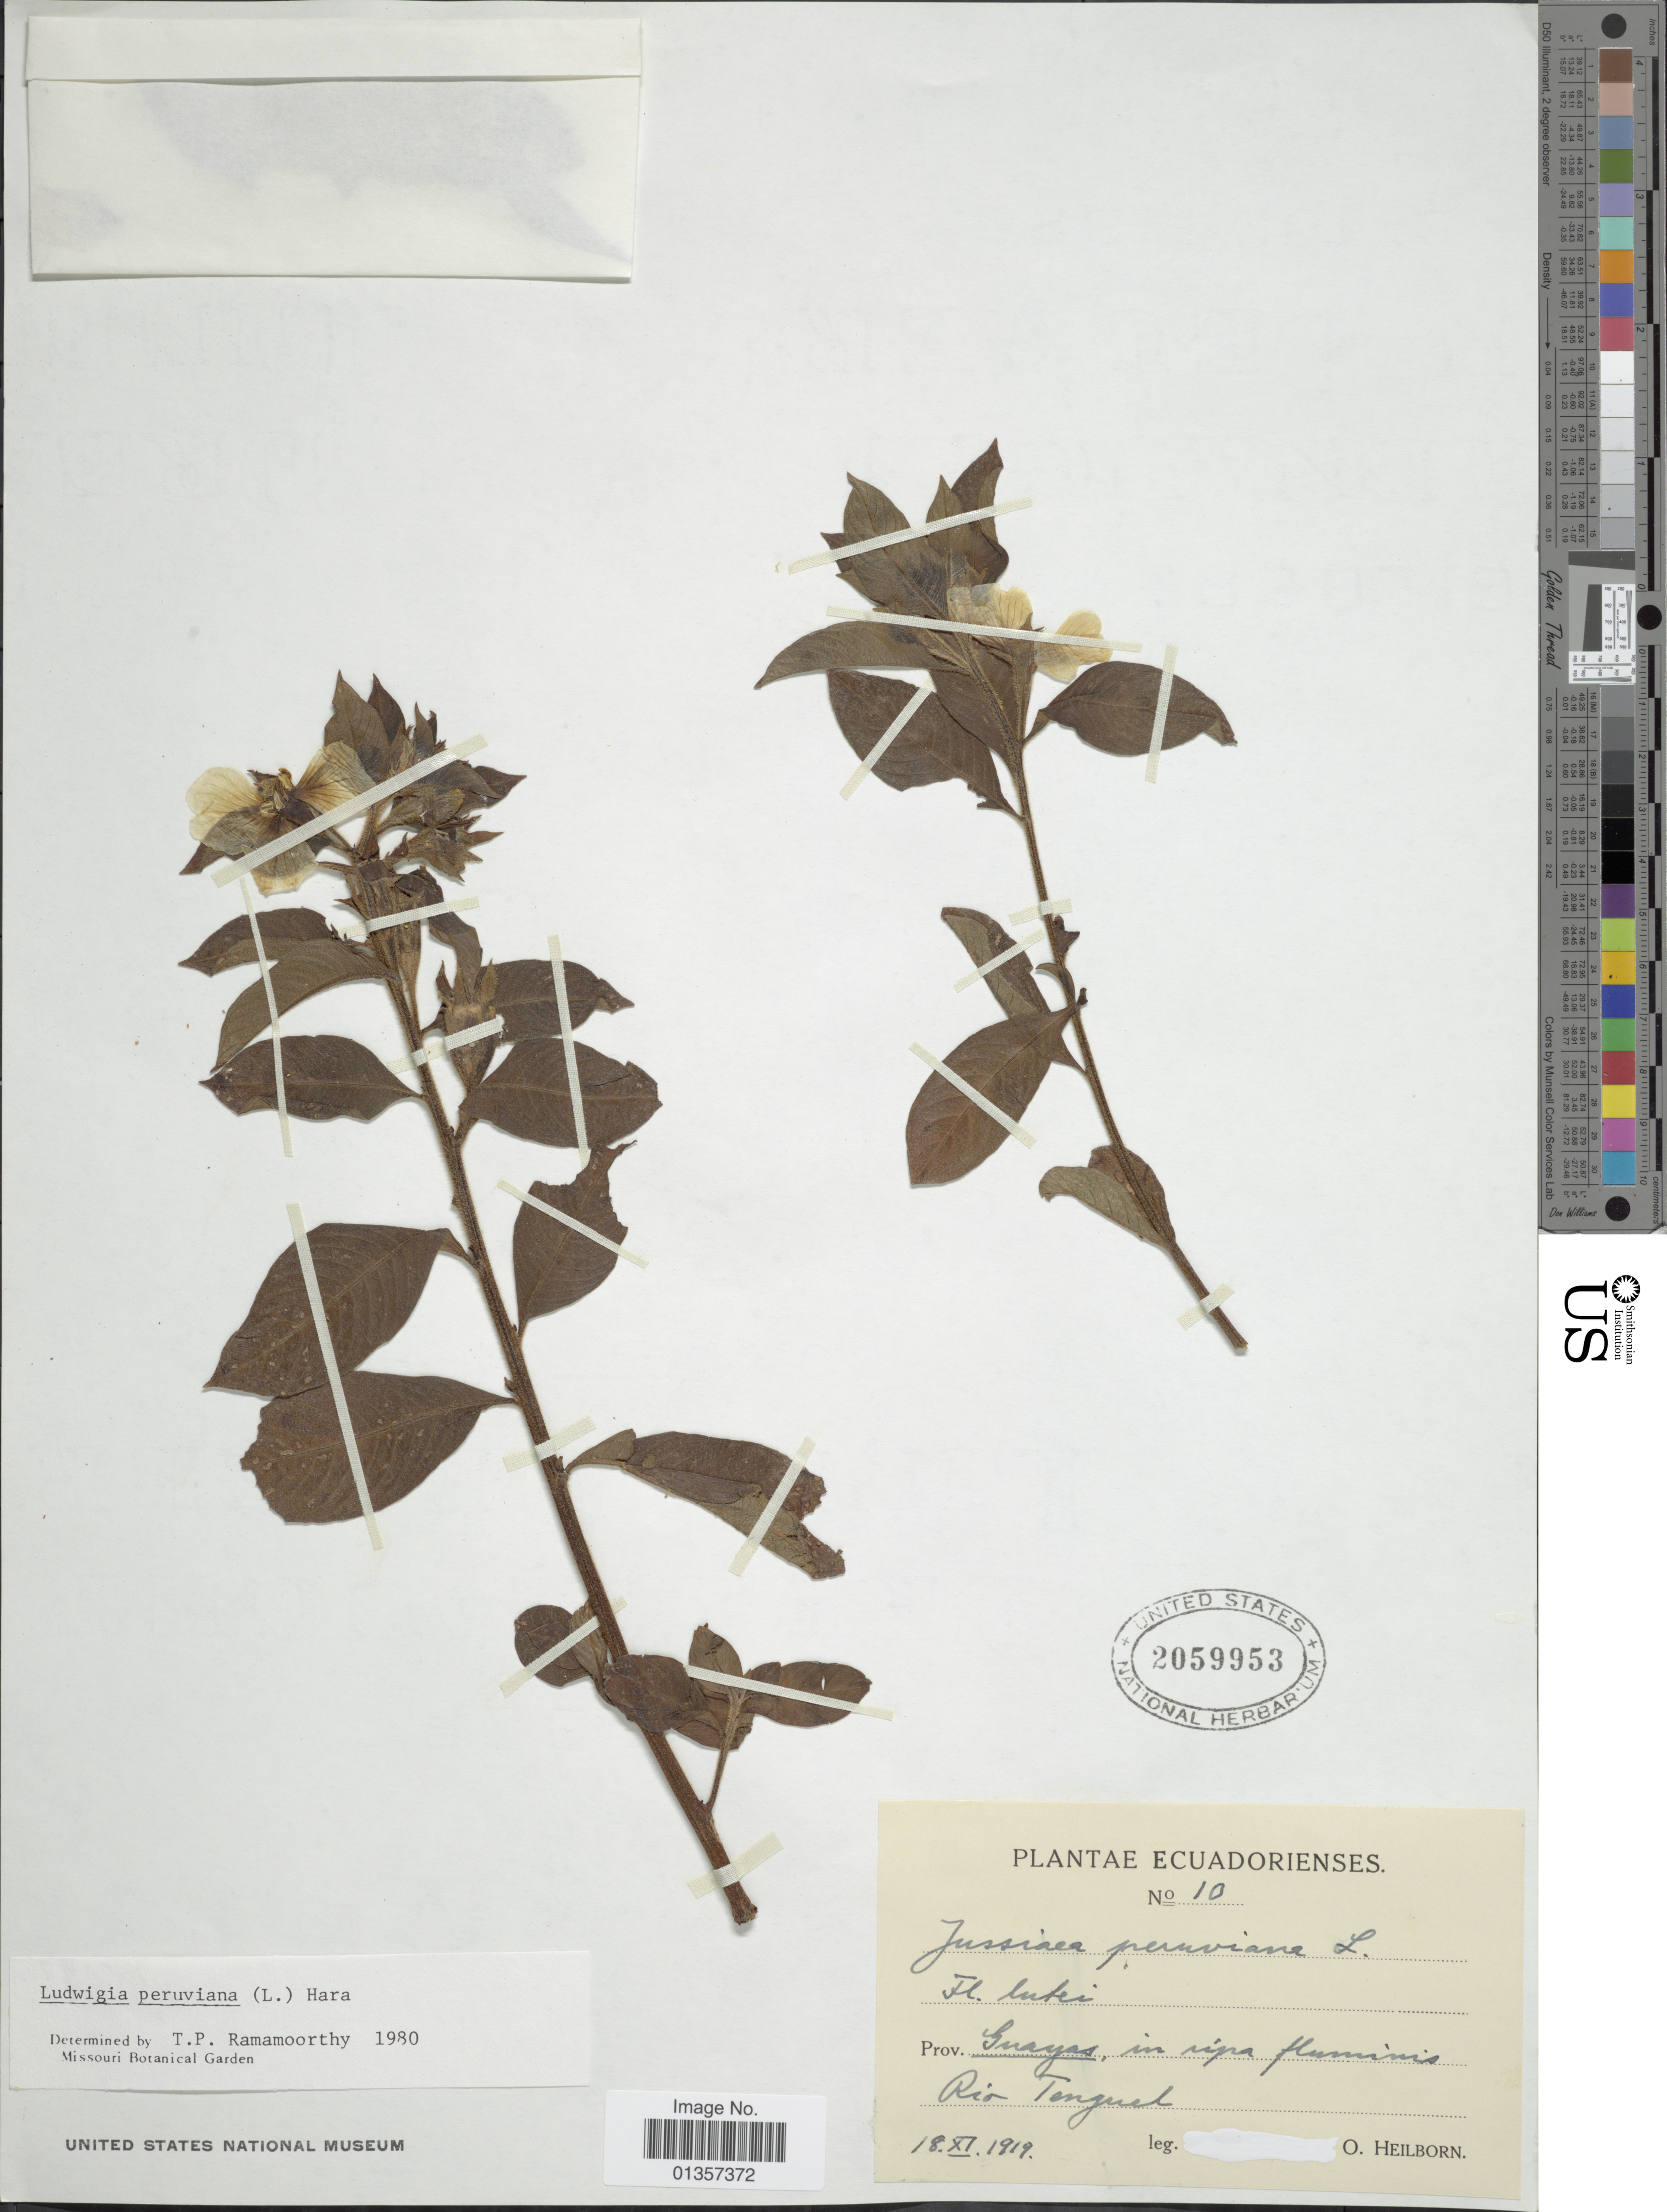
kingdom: Plantae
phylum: Tracheophyta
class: Magnoliopsida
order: Myrtales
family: Onagraceae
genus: Ludwigia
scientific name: Ludwigia peruviana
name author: (L.) H. Hara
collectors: O. Heilborn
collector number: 10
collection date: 1919-11-18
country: Ecuador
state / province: Guayas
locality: In ripa fluminis Rio Tenguel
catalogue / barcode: US 2059953